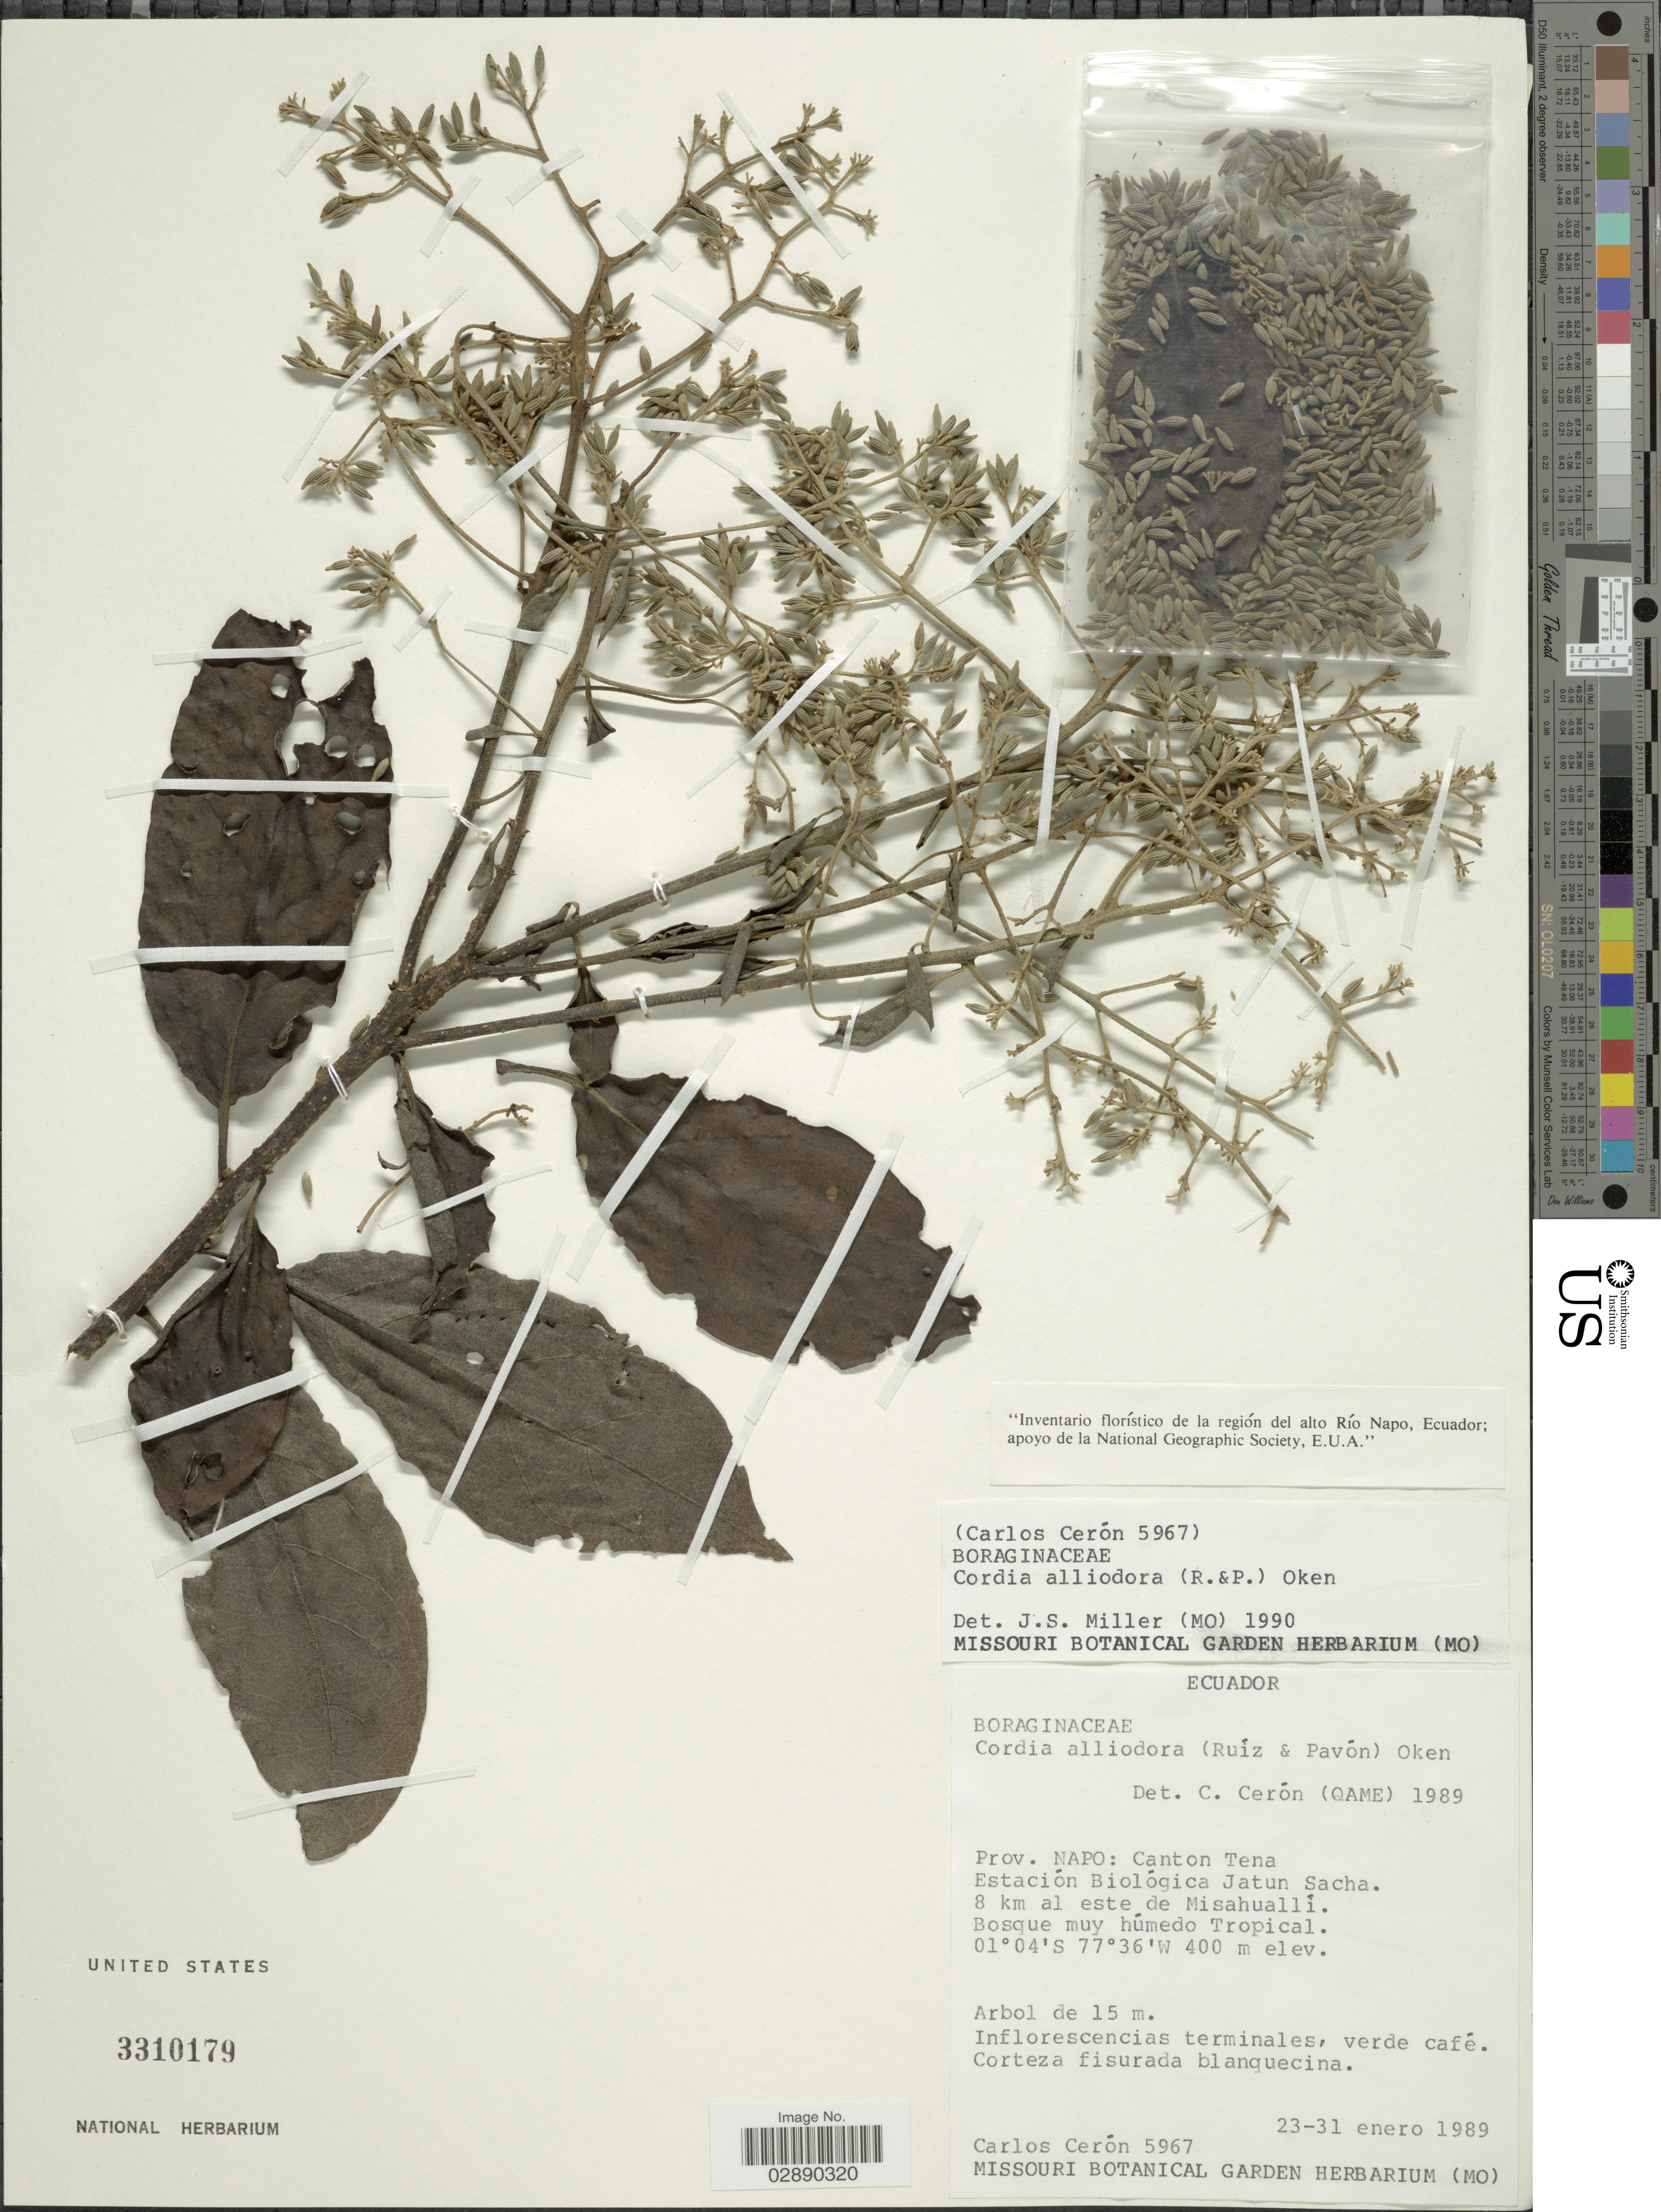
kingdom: Plantae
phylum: Tracheophyta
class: Magnoliopsida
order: Boraginales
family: Cordiaceae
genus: Cordia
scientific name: Cordia alliodora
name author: (Ruiz & Pav.) Oken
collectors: C. E. Cerón M.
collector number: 5967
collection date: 1989-01-23/1989-01-31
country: Ecuador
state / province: Napo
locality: Prov. Napo: Canton Tena. Estación Biológica Jatun Sacha. 8 km al este de Misahualli.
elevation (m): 400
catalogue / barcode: US 3310179